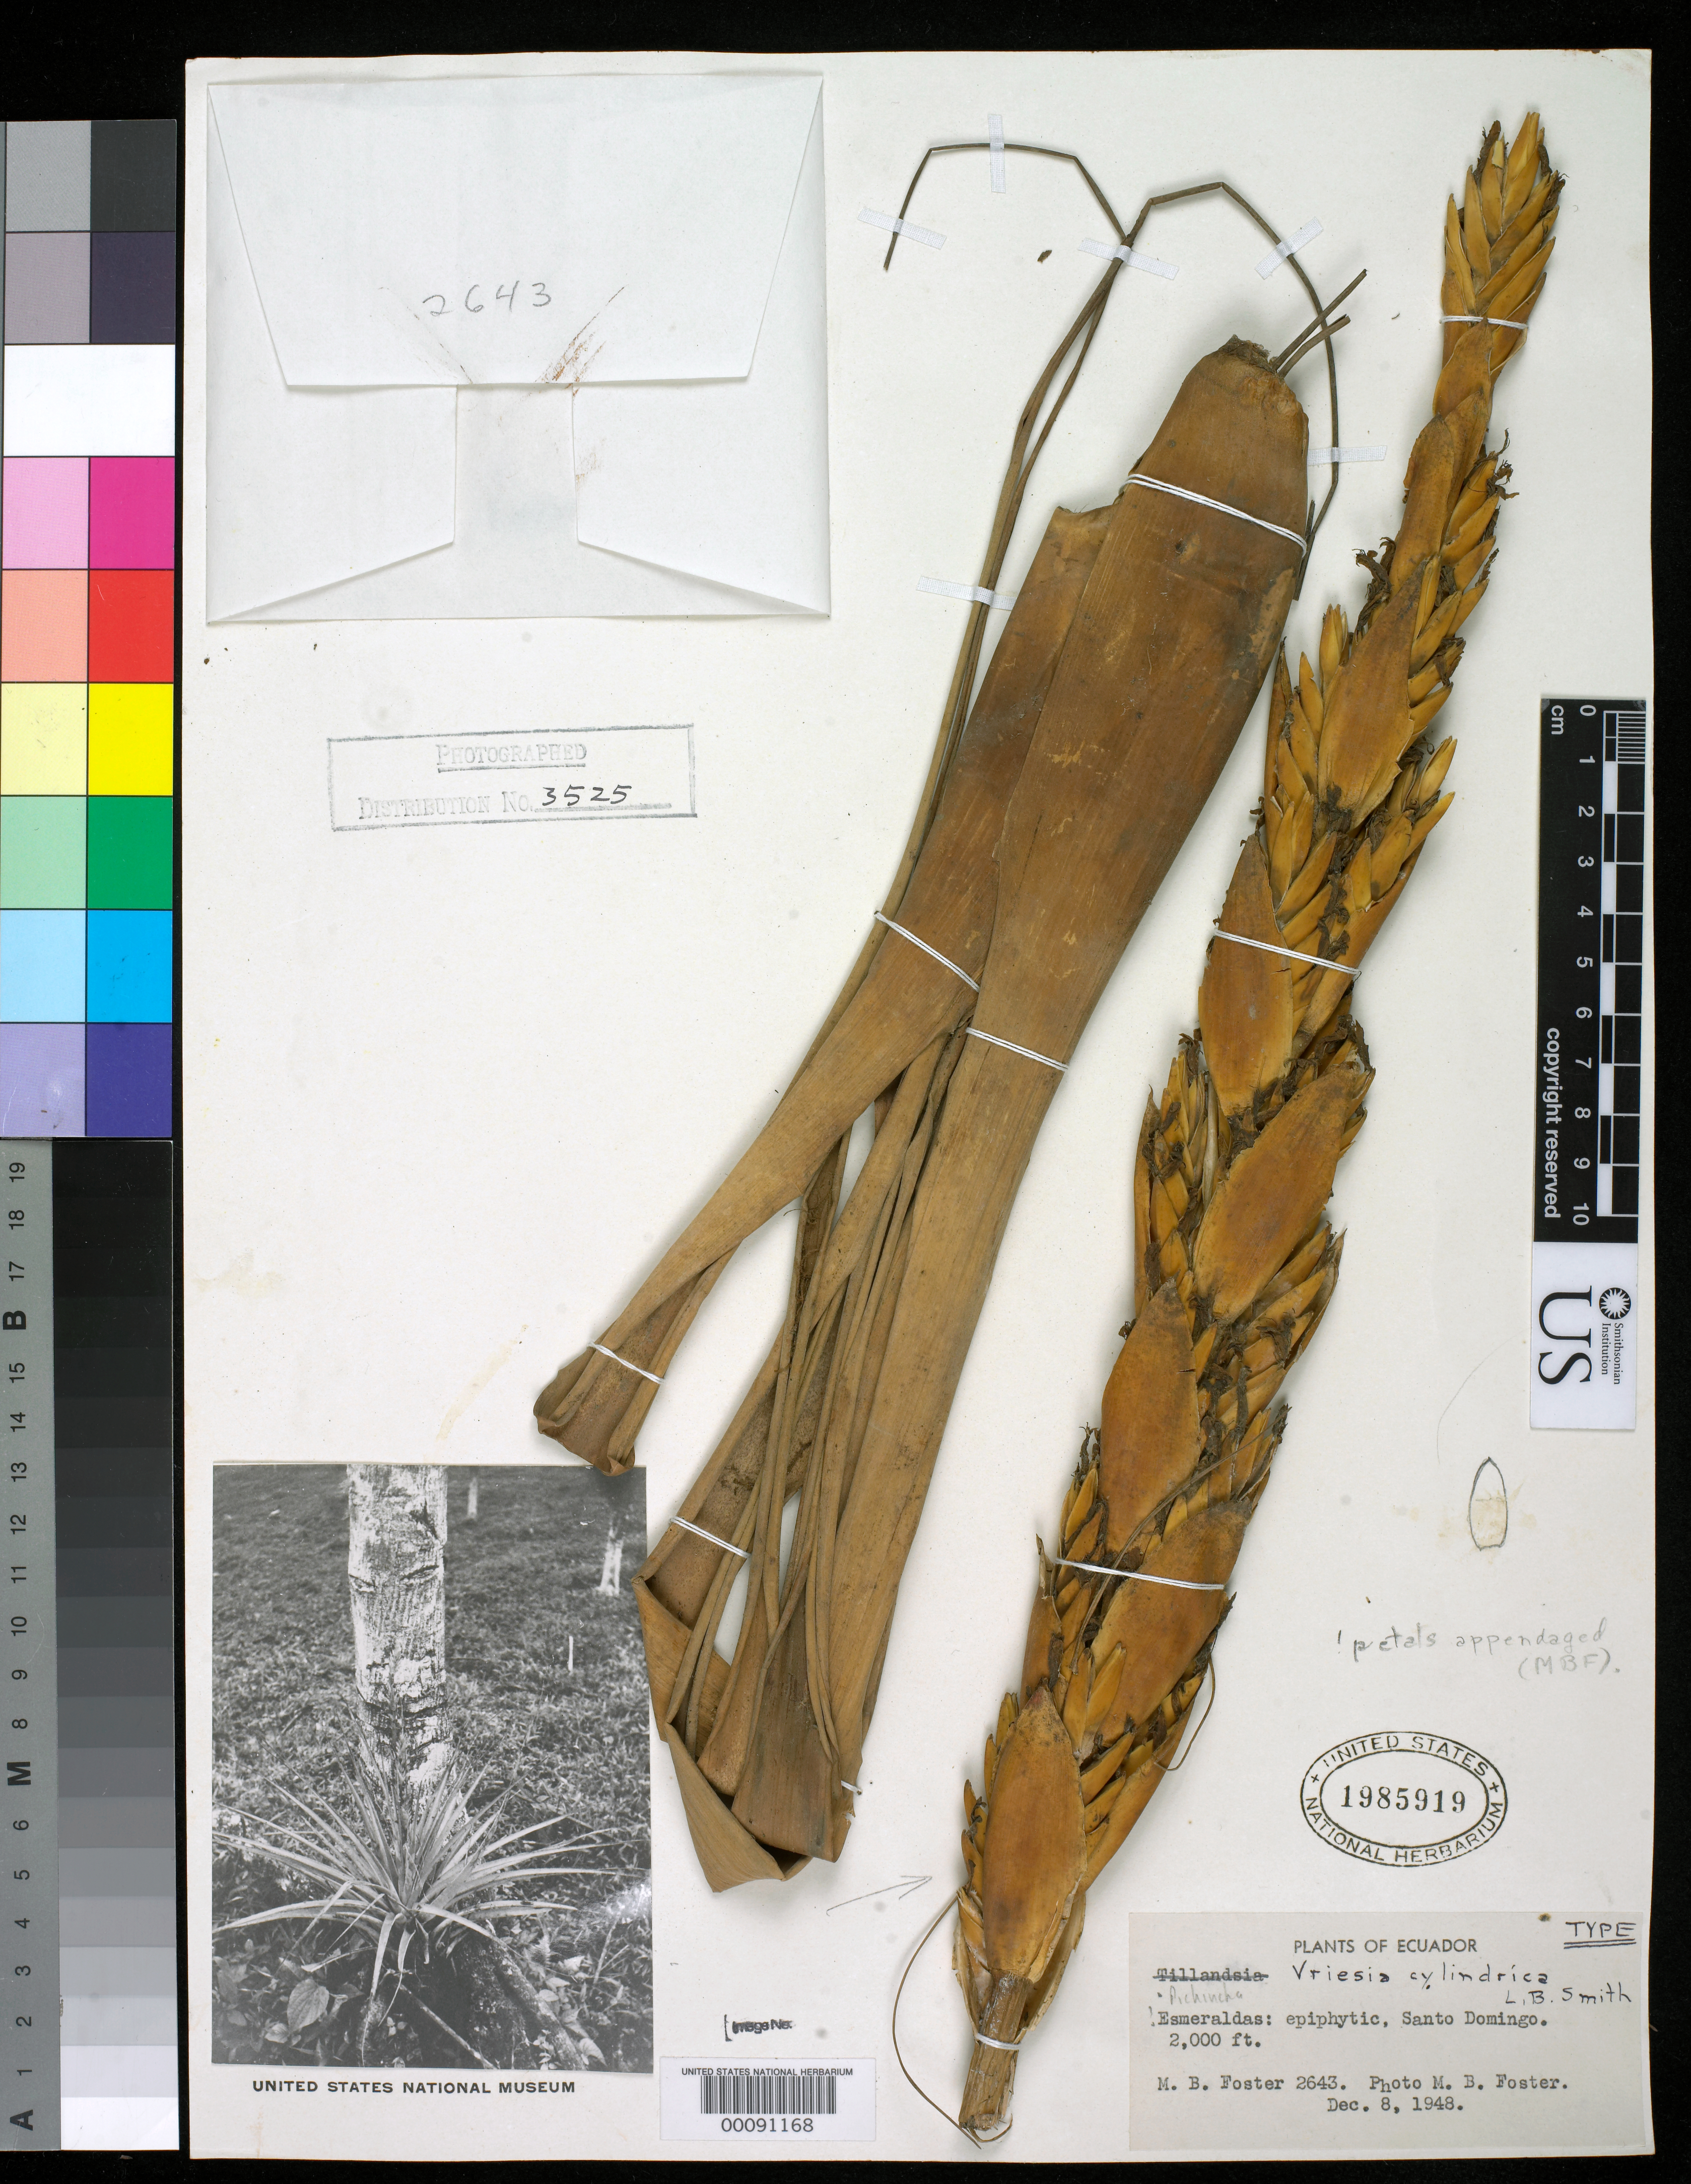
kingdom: Plantae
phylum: Tracheophyta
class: Liliopsida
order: Poales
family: Bromeliaceae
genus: Vriesea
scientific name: Vriesea cylindrica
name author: L.B. Sm.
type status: Holotype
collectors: M. B. Foster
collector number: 2643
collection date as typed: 08 Dec 1948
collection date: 1948-12-08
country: Ecuador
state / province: Esmeraldas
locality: Santo Domingo.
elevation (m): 600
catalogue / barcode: US 1985919